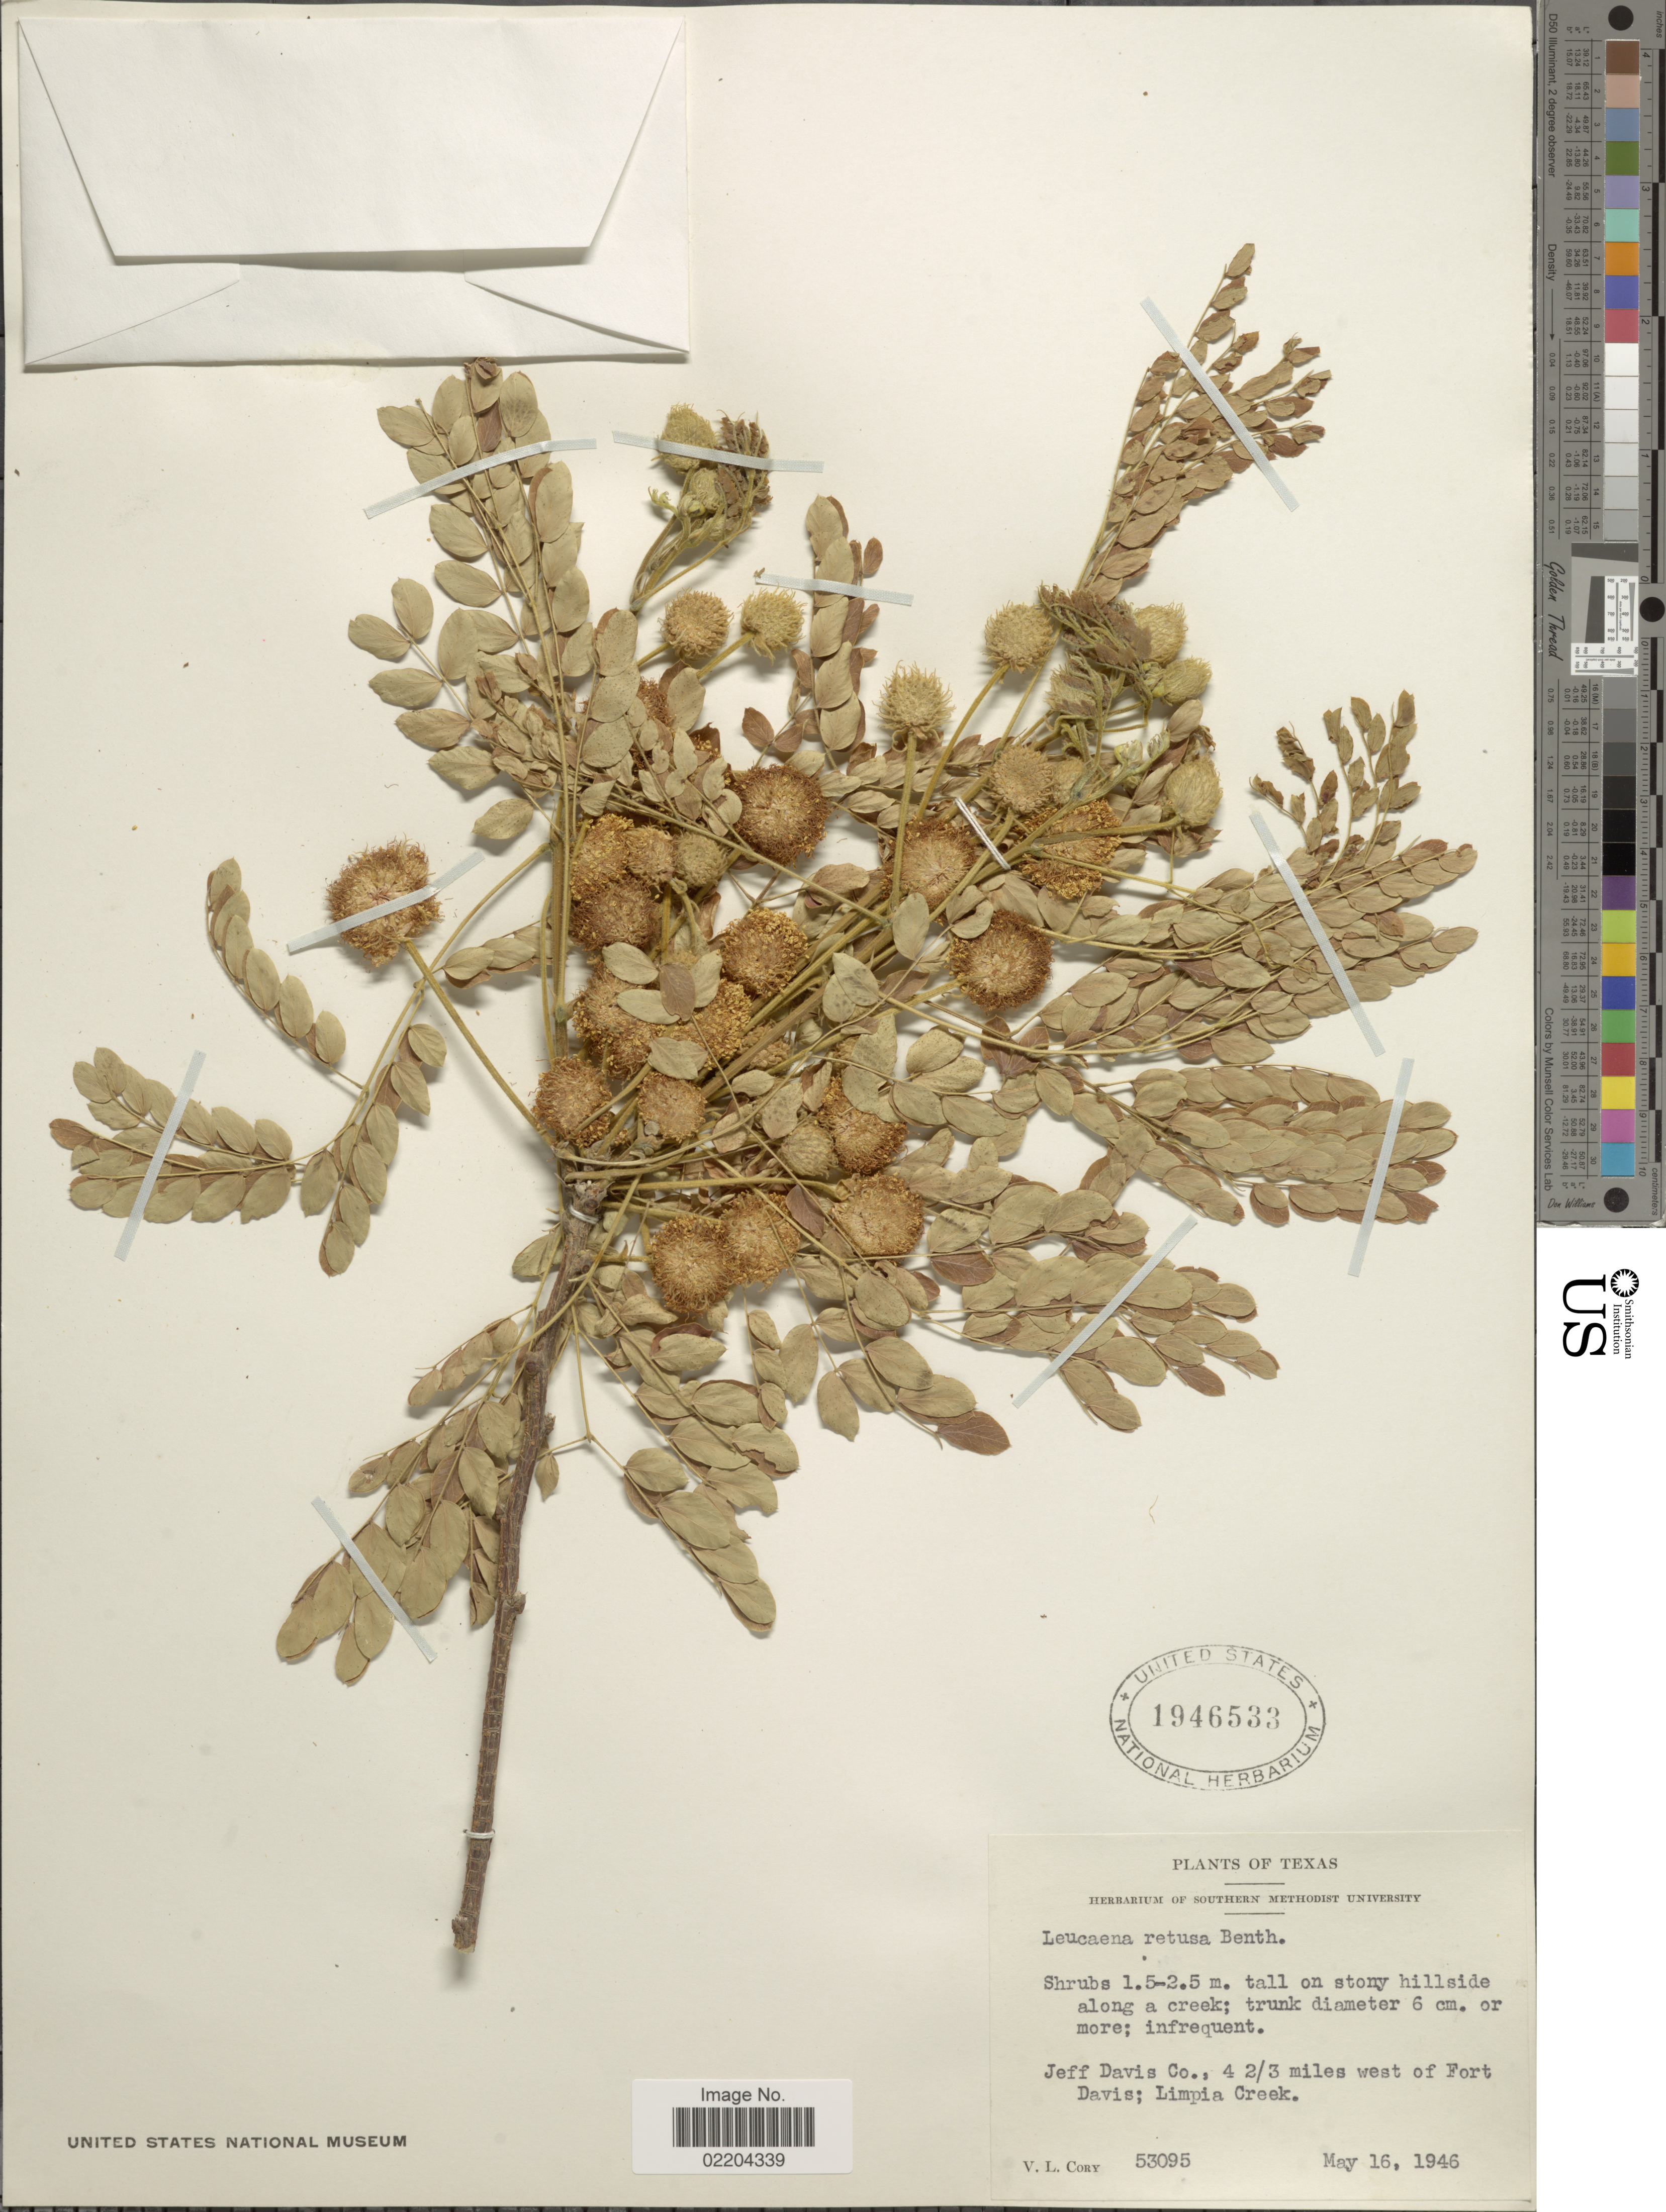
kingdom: Plantae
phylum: Tracheophyta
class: Magnoliopsida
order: Fabales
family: Fabaceae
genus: Leucaena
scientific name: Leucaena retusa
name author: Benth. in A. Gray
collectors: V. Cory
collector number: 53095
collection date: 1946-05-16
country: United States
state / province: Texas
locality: Jeff Davis Co ., 4 2/3 miles west of Fort Davis; Limpia Creek.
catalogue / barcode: US 1946533